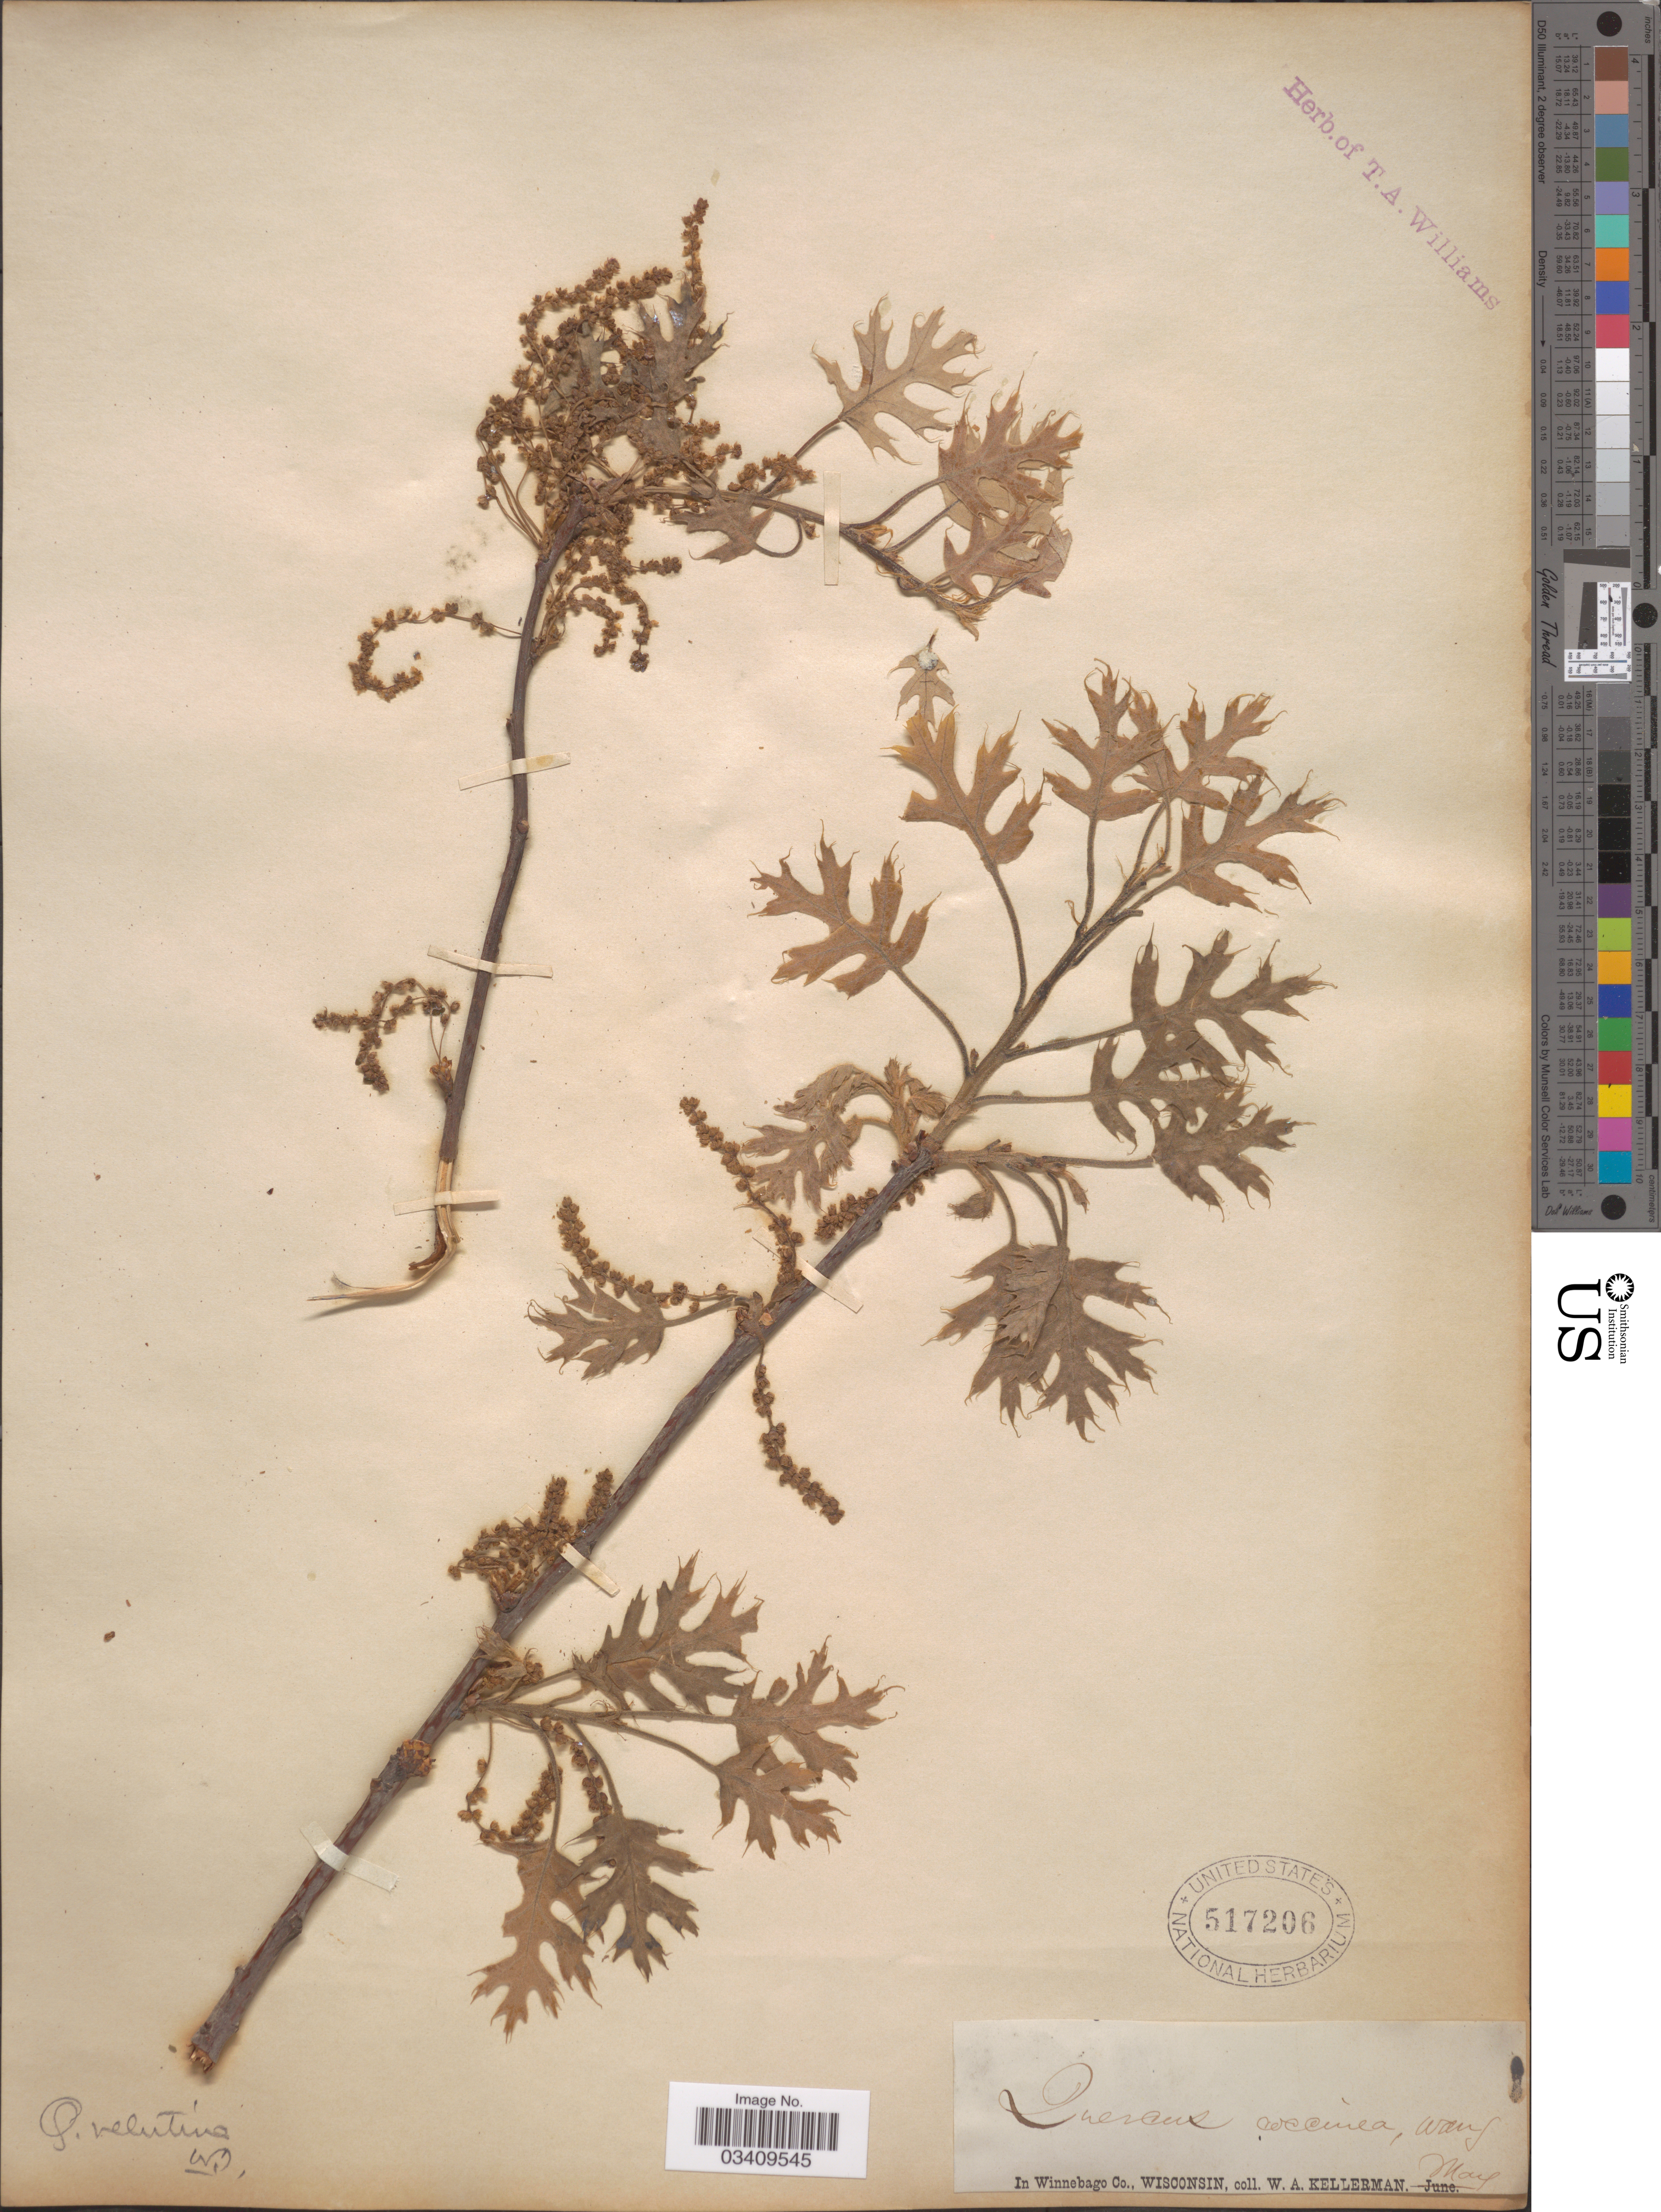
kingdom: Plantae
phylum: Tracheophyta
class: Magnoliopsida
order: Fagales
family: Fagaceae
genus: Quercus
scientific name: Quercus velutina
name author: Lam.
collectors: W. Kellerman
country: United States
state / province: Wisconsin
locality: In Winnebago Co.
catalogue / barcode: US 517206